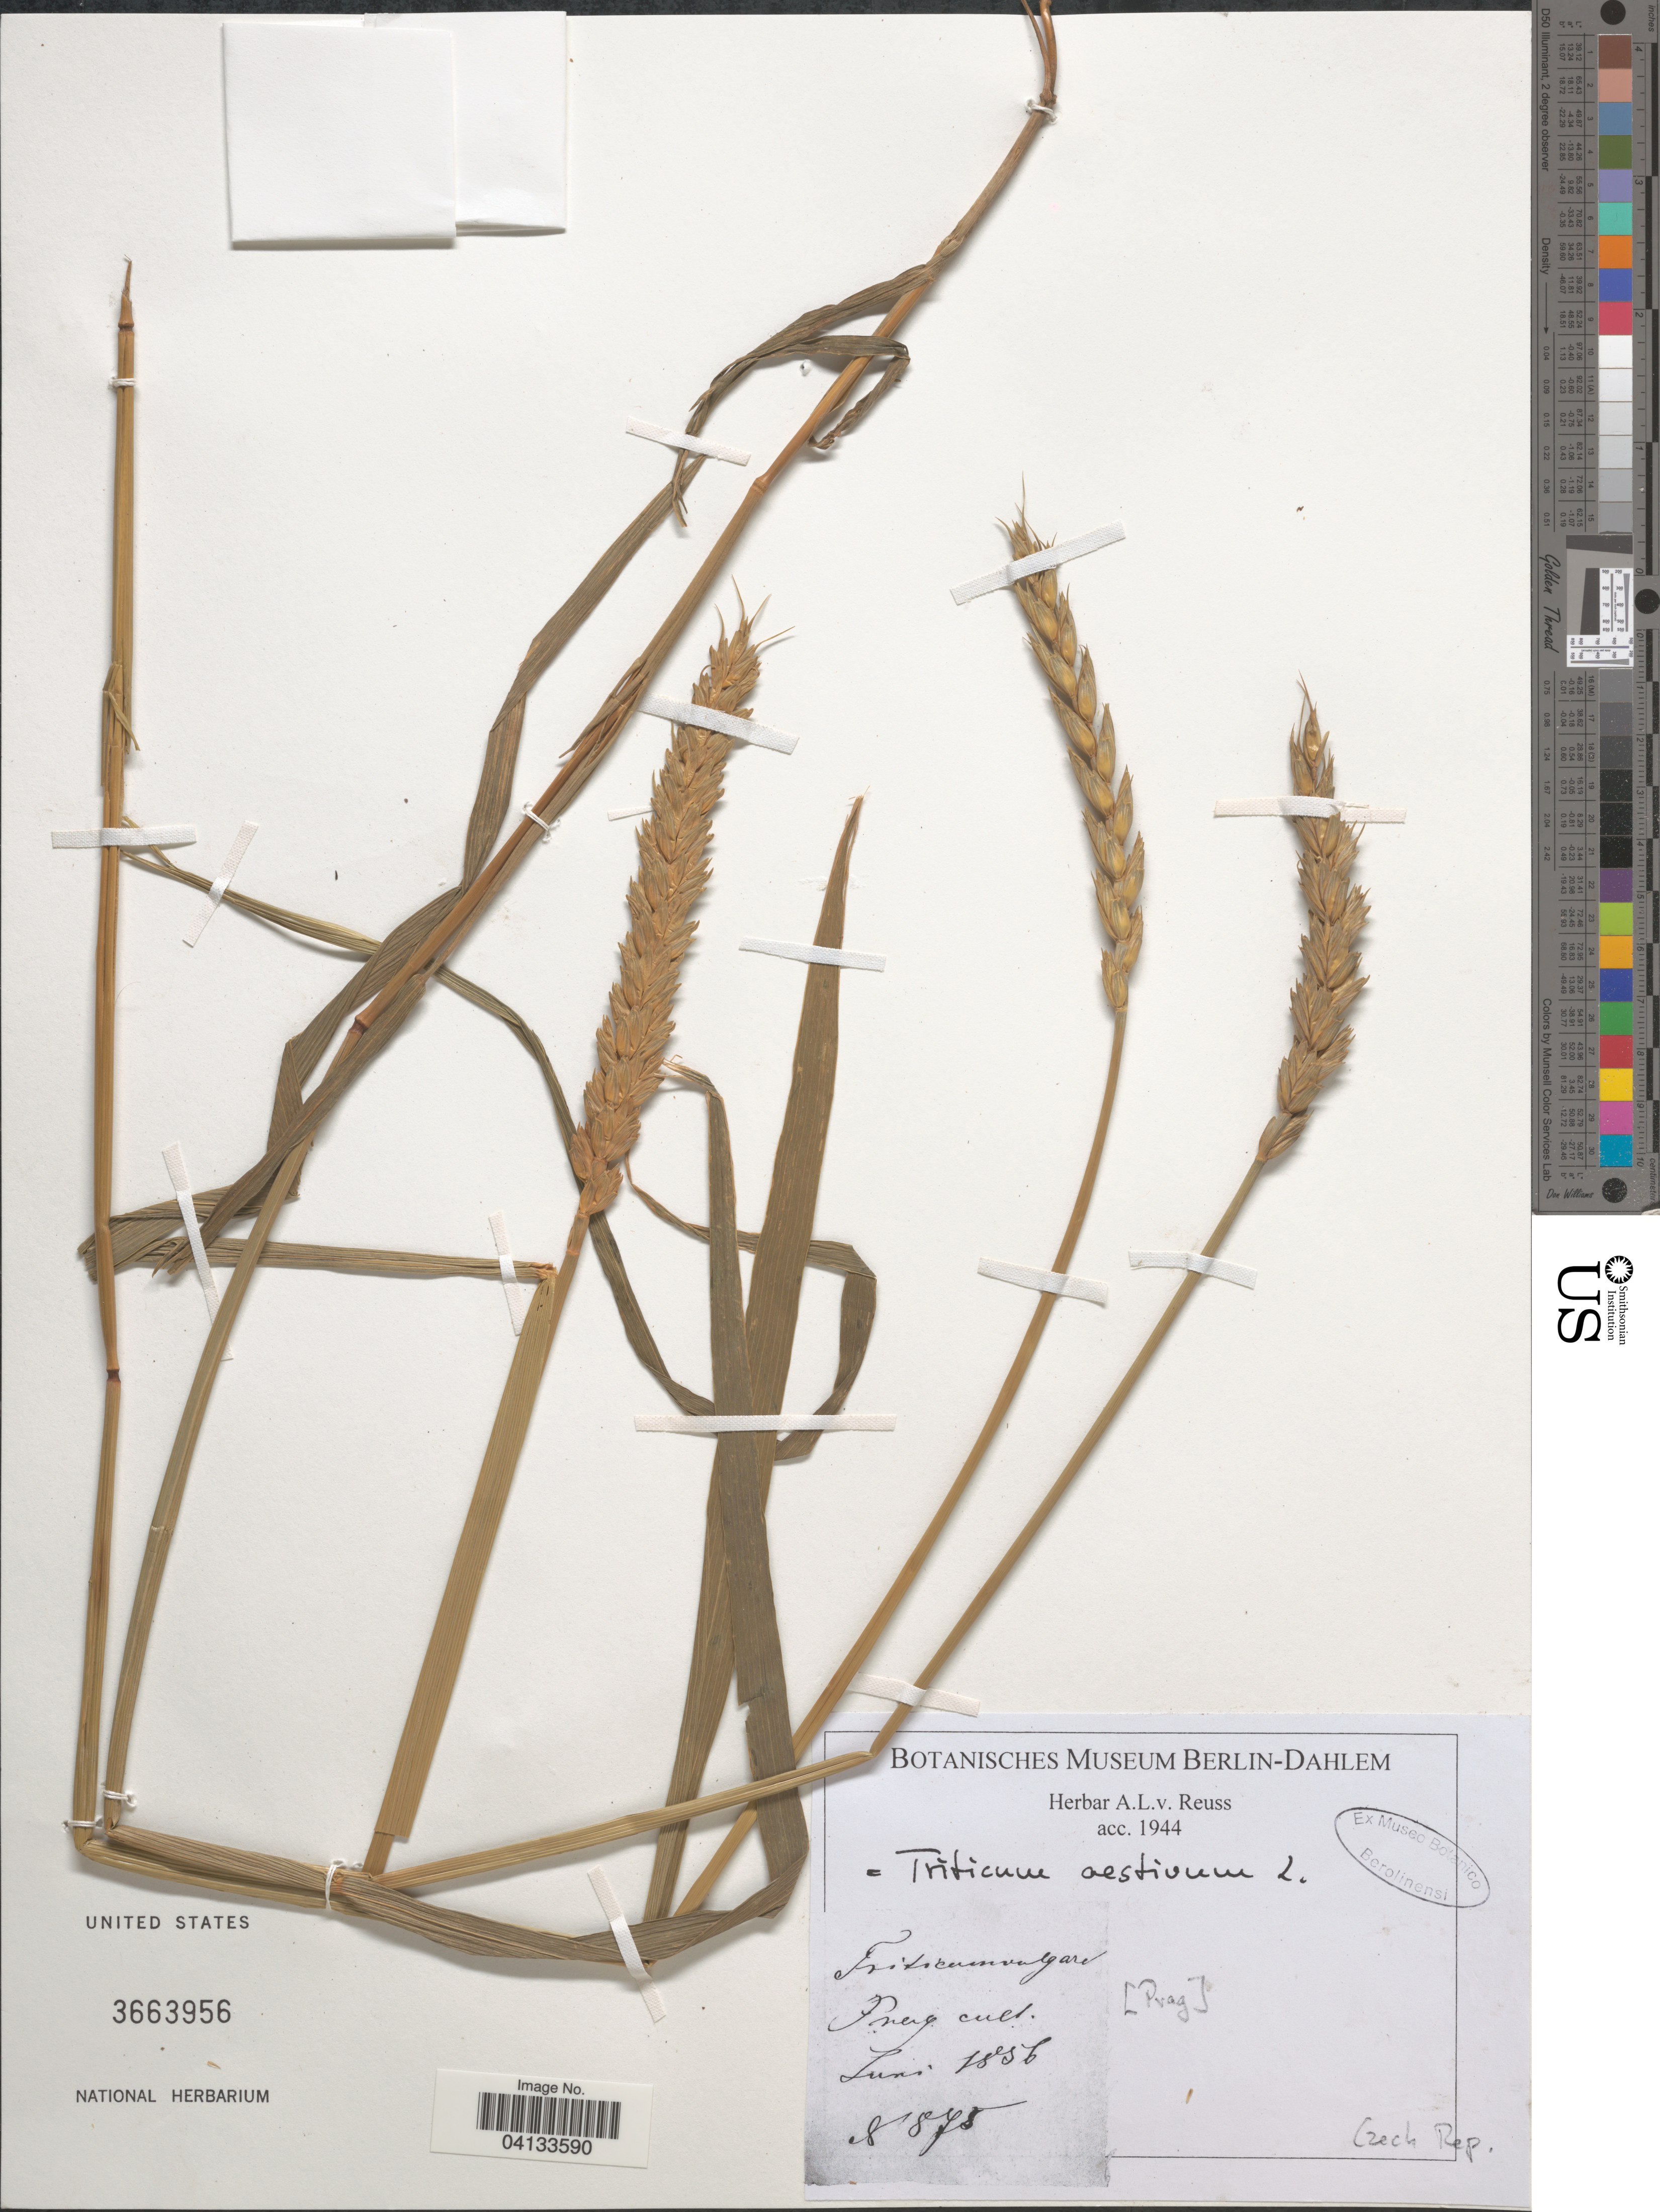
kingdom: Plantae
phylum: Tracheophyta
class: Liliopsida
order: Poales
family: Poaceae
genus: Triticum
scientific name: Triticum aestivum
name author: L.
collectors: Ex herb. A. L. v. Reuss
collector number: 8875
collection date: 1856-06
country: Czechia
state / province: Prague, Capital District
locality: Prag.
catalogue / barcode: US 3663956